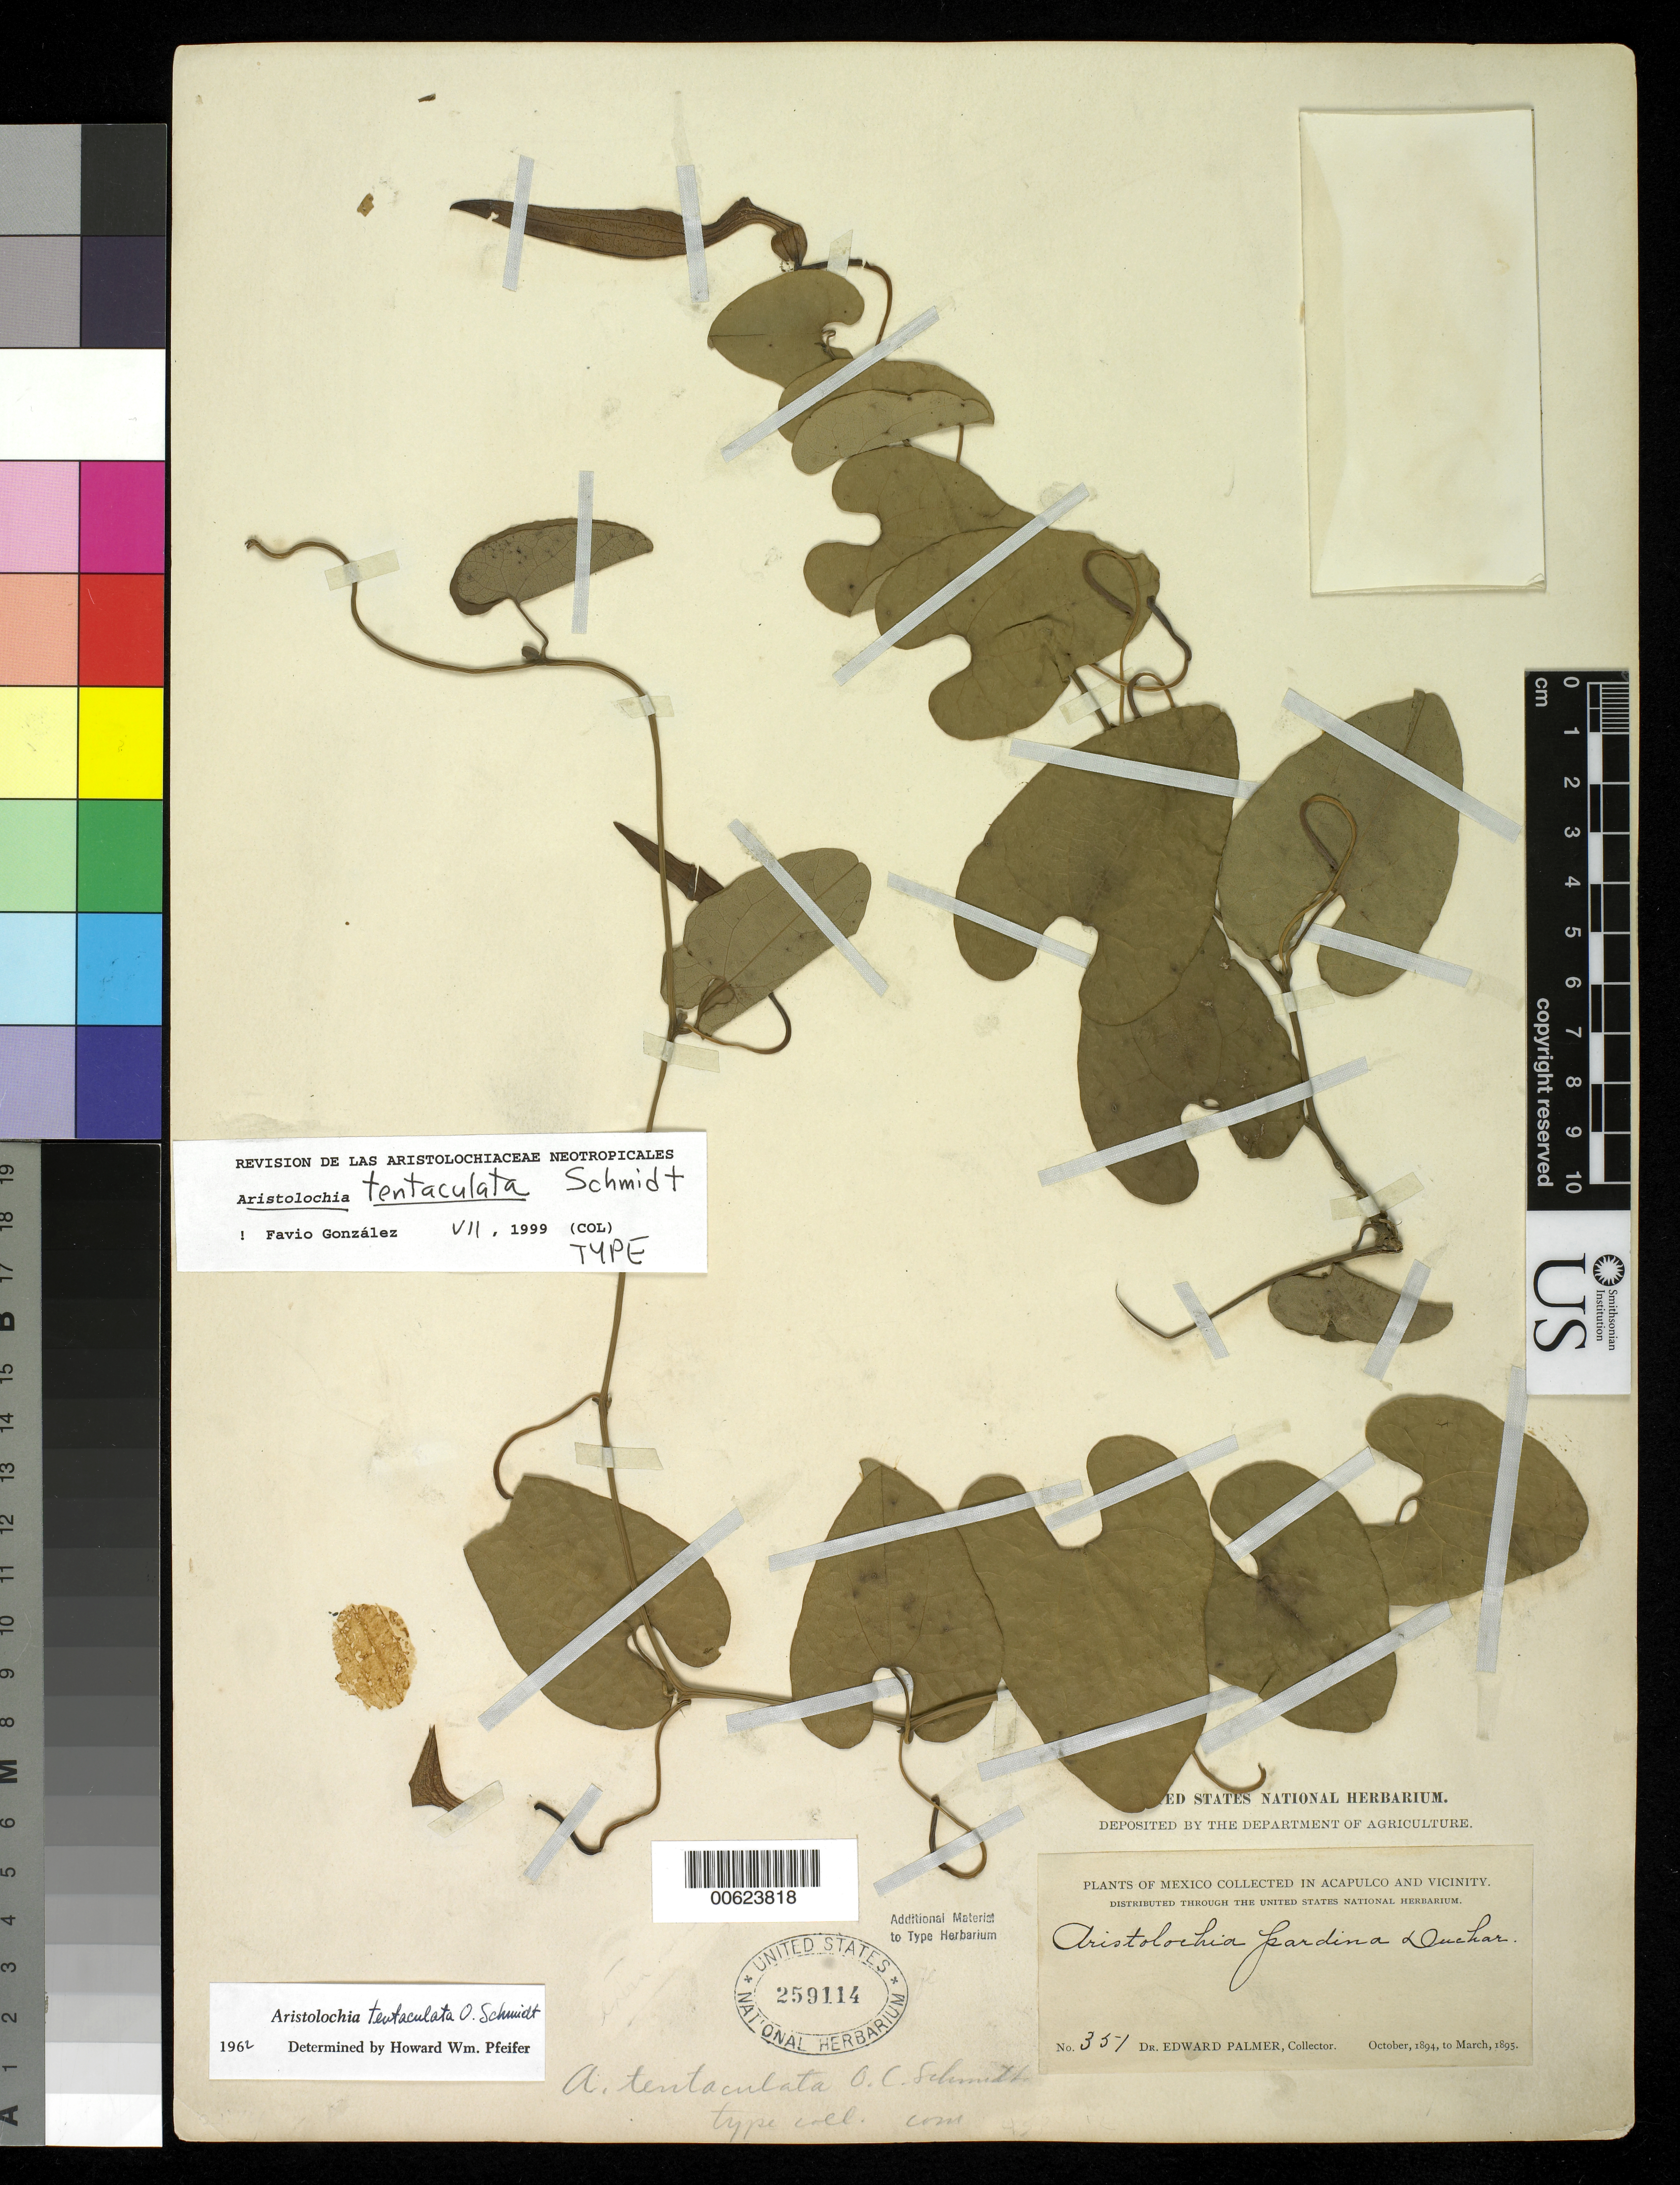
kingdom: Plantae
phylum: Tracheophyta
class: Magnoliopsida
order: Piperales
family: Aristolochiaceae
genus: Aristolochia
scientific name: Aristolochia tentaculata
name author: O.C. Schmidt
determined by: González, F.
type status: Isotype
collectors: E. Palmer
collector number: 351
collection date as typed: Oct 1894 to -- Mar 1895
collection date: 1894-10/1895-03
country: Mexico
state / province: Guerrero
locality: Acapulco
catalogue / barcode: US 259114